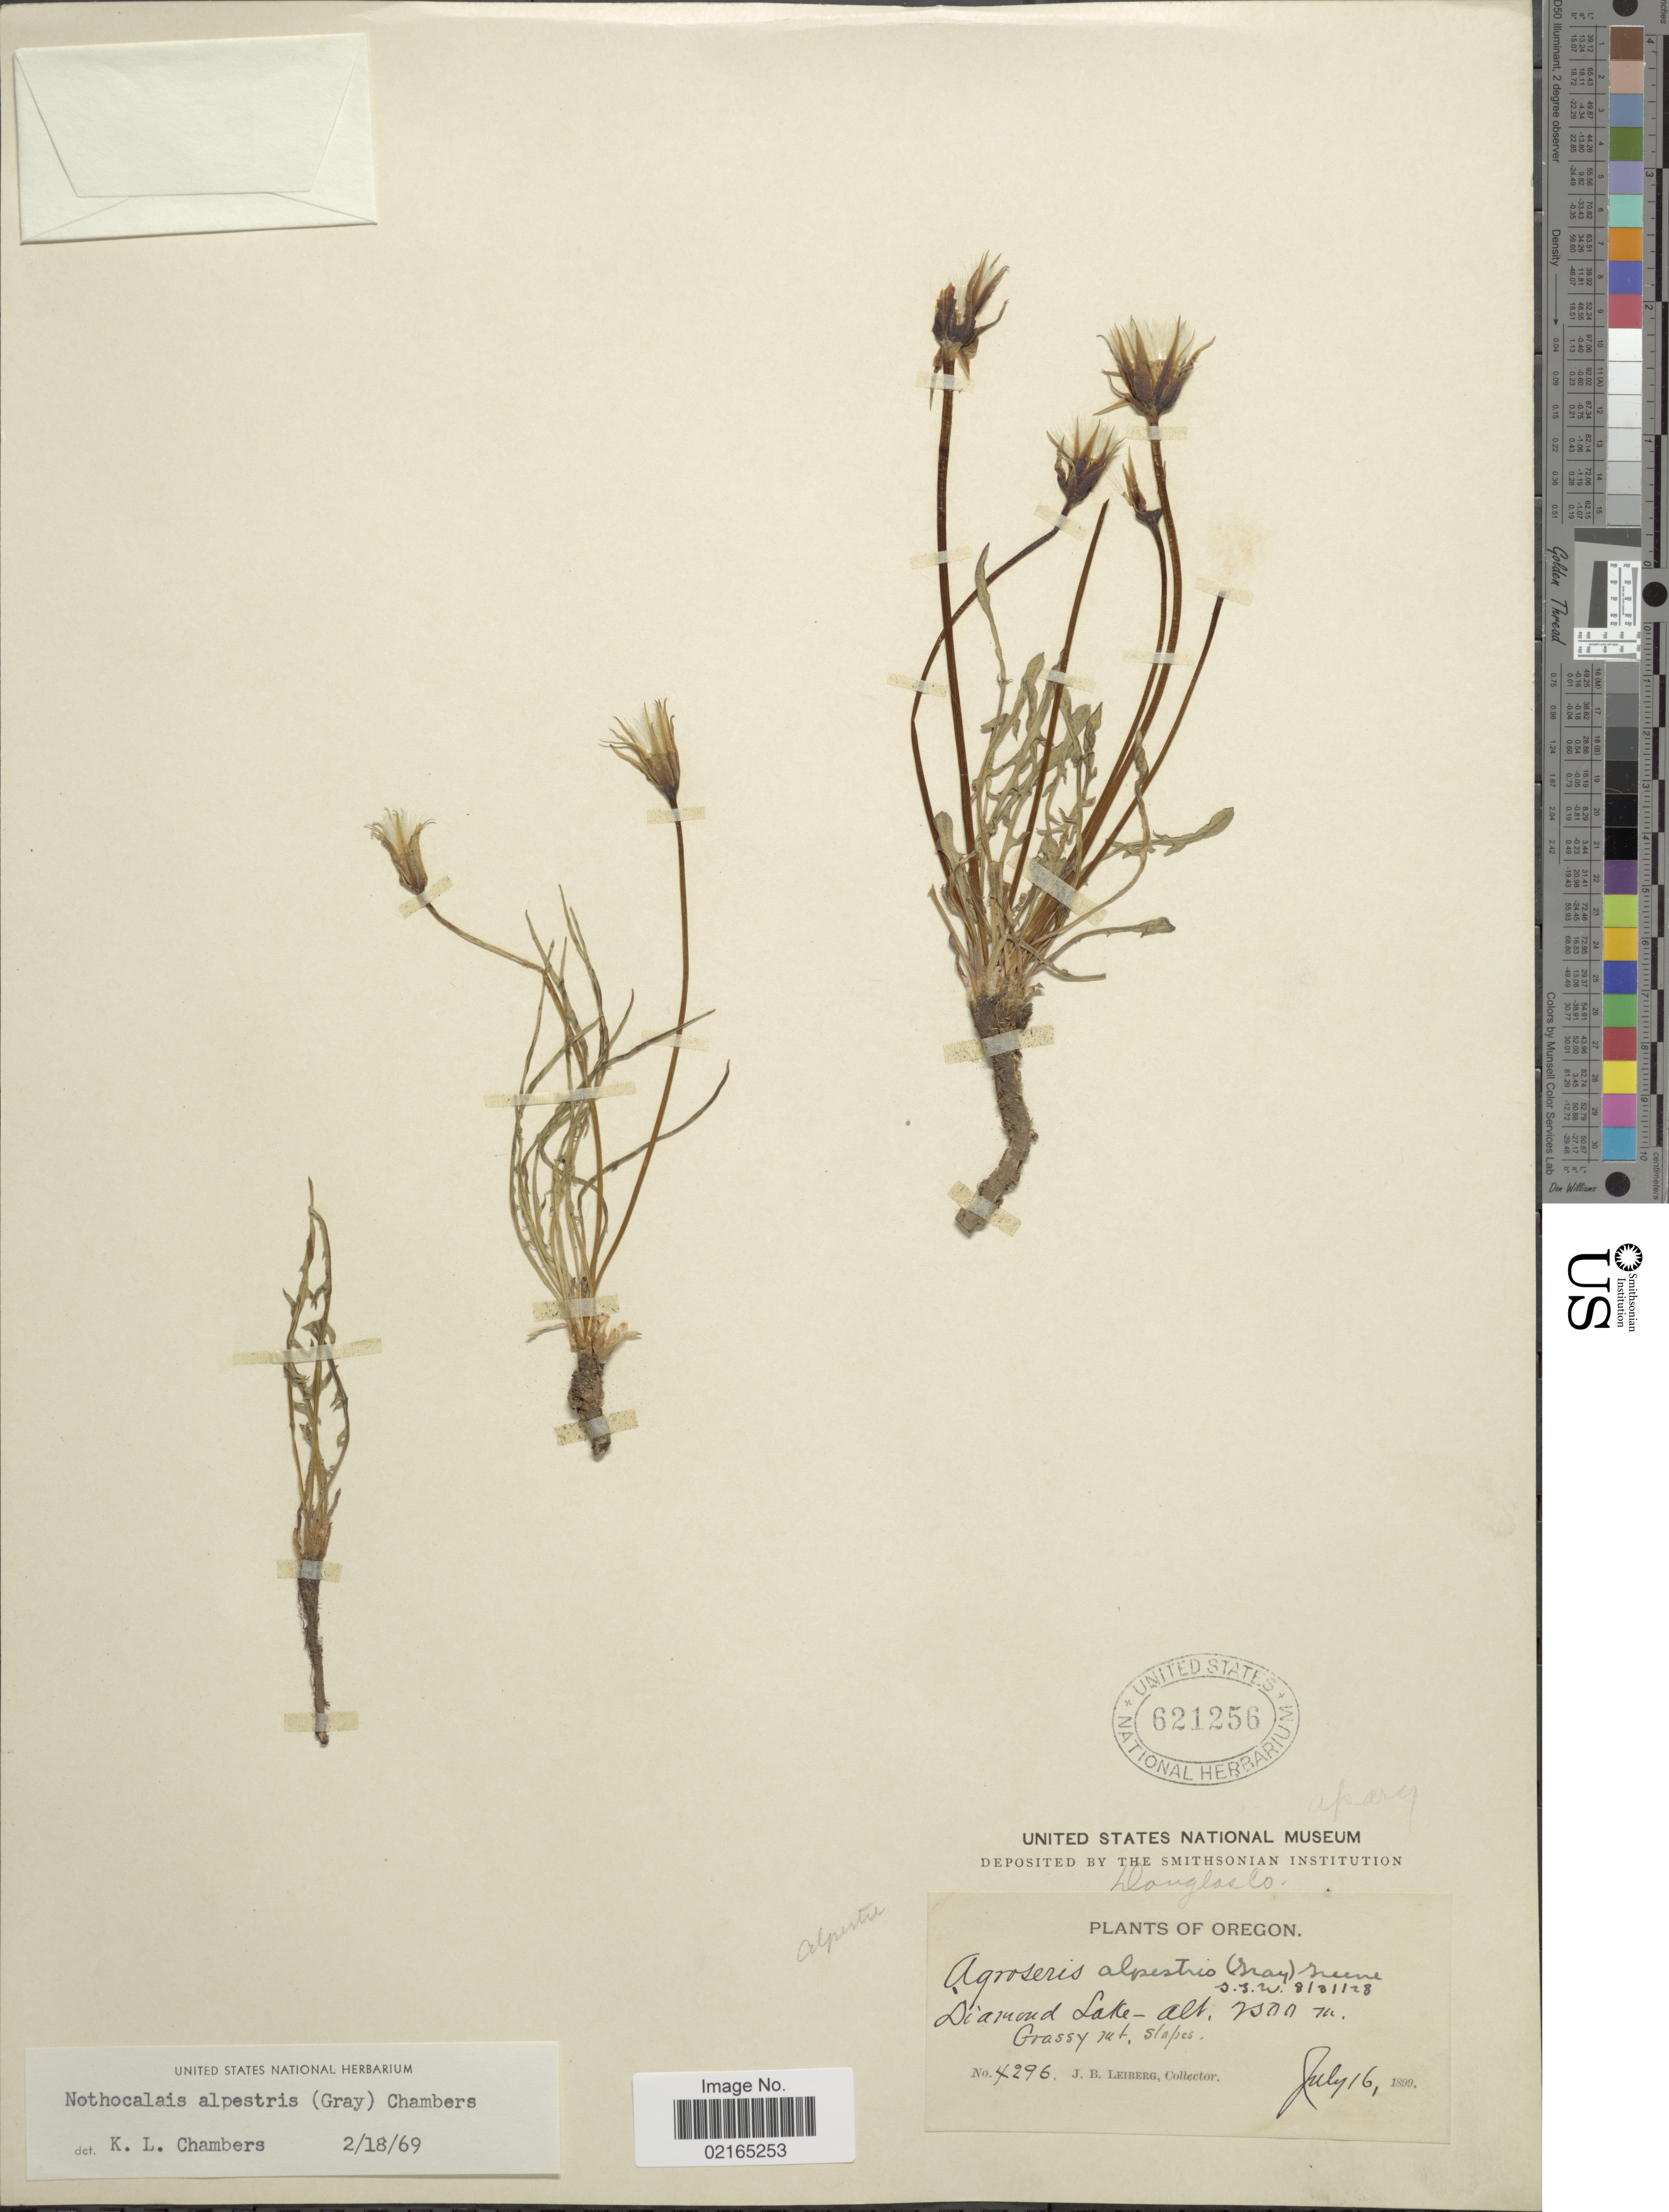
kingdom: Plantae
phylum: Tracheophyta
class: Magnoliopsida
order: Asterales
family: Asteraceae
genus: Nothocalais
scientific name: Nothocalais alpestris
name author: (A. Gray) K.L. Chambers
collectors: J. B. Leiberg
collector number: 4296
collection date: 1899-07-16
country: United States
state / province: Oregon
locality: Diamond Lake, Grassy Mt., slopes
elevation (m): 2300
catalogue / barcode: US 621256